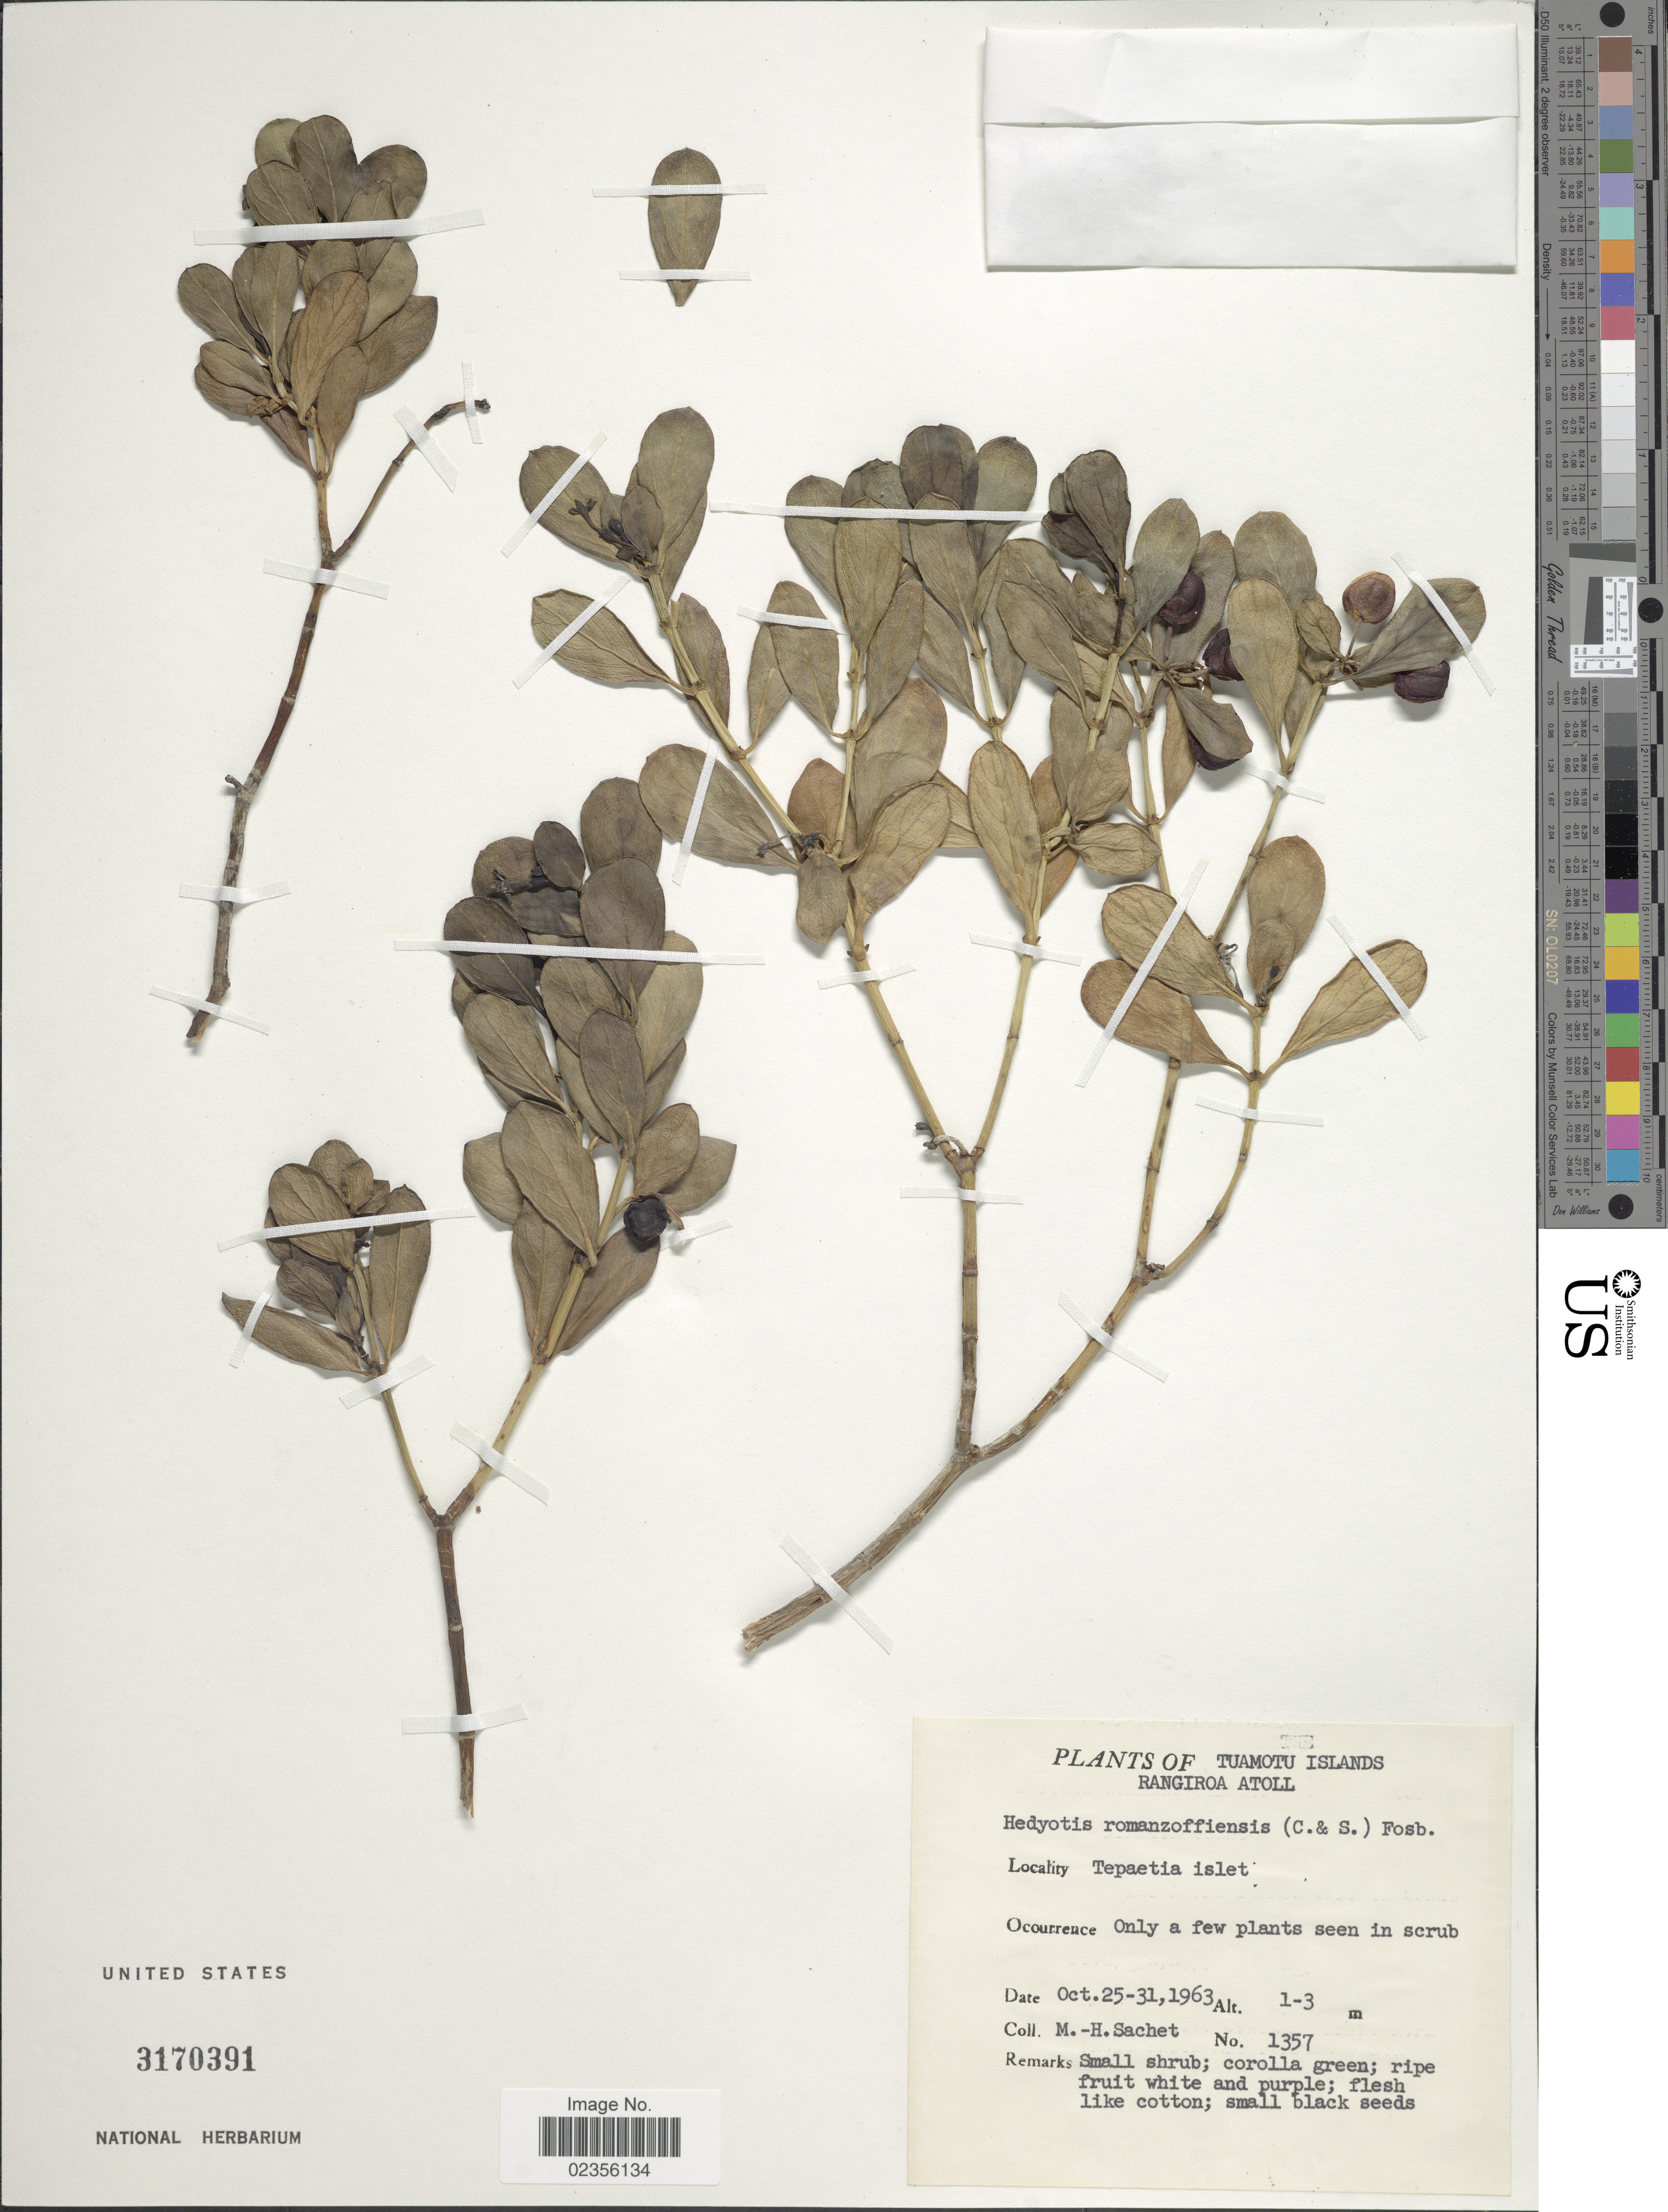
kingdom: Plantae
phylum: Tracheophyta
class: Magnoliopsida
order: Gentianales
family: Rubiaceae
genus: Kadua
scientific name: Kadua romanzoffiensis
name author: Cham. & Schltdl.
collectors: M.-H. Sachet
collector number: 1357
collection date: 1963-10-25/1963-10-31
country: French Polynesia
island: Rangiroa [Deans] Atoll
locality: Tuamotu Islands. Rangiroa Atoll. Tepaetia islet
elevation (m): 1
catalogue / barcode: US 3170391